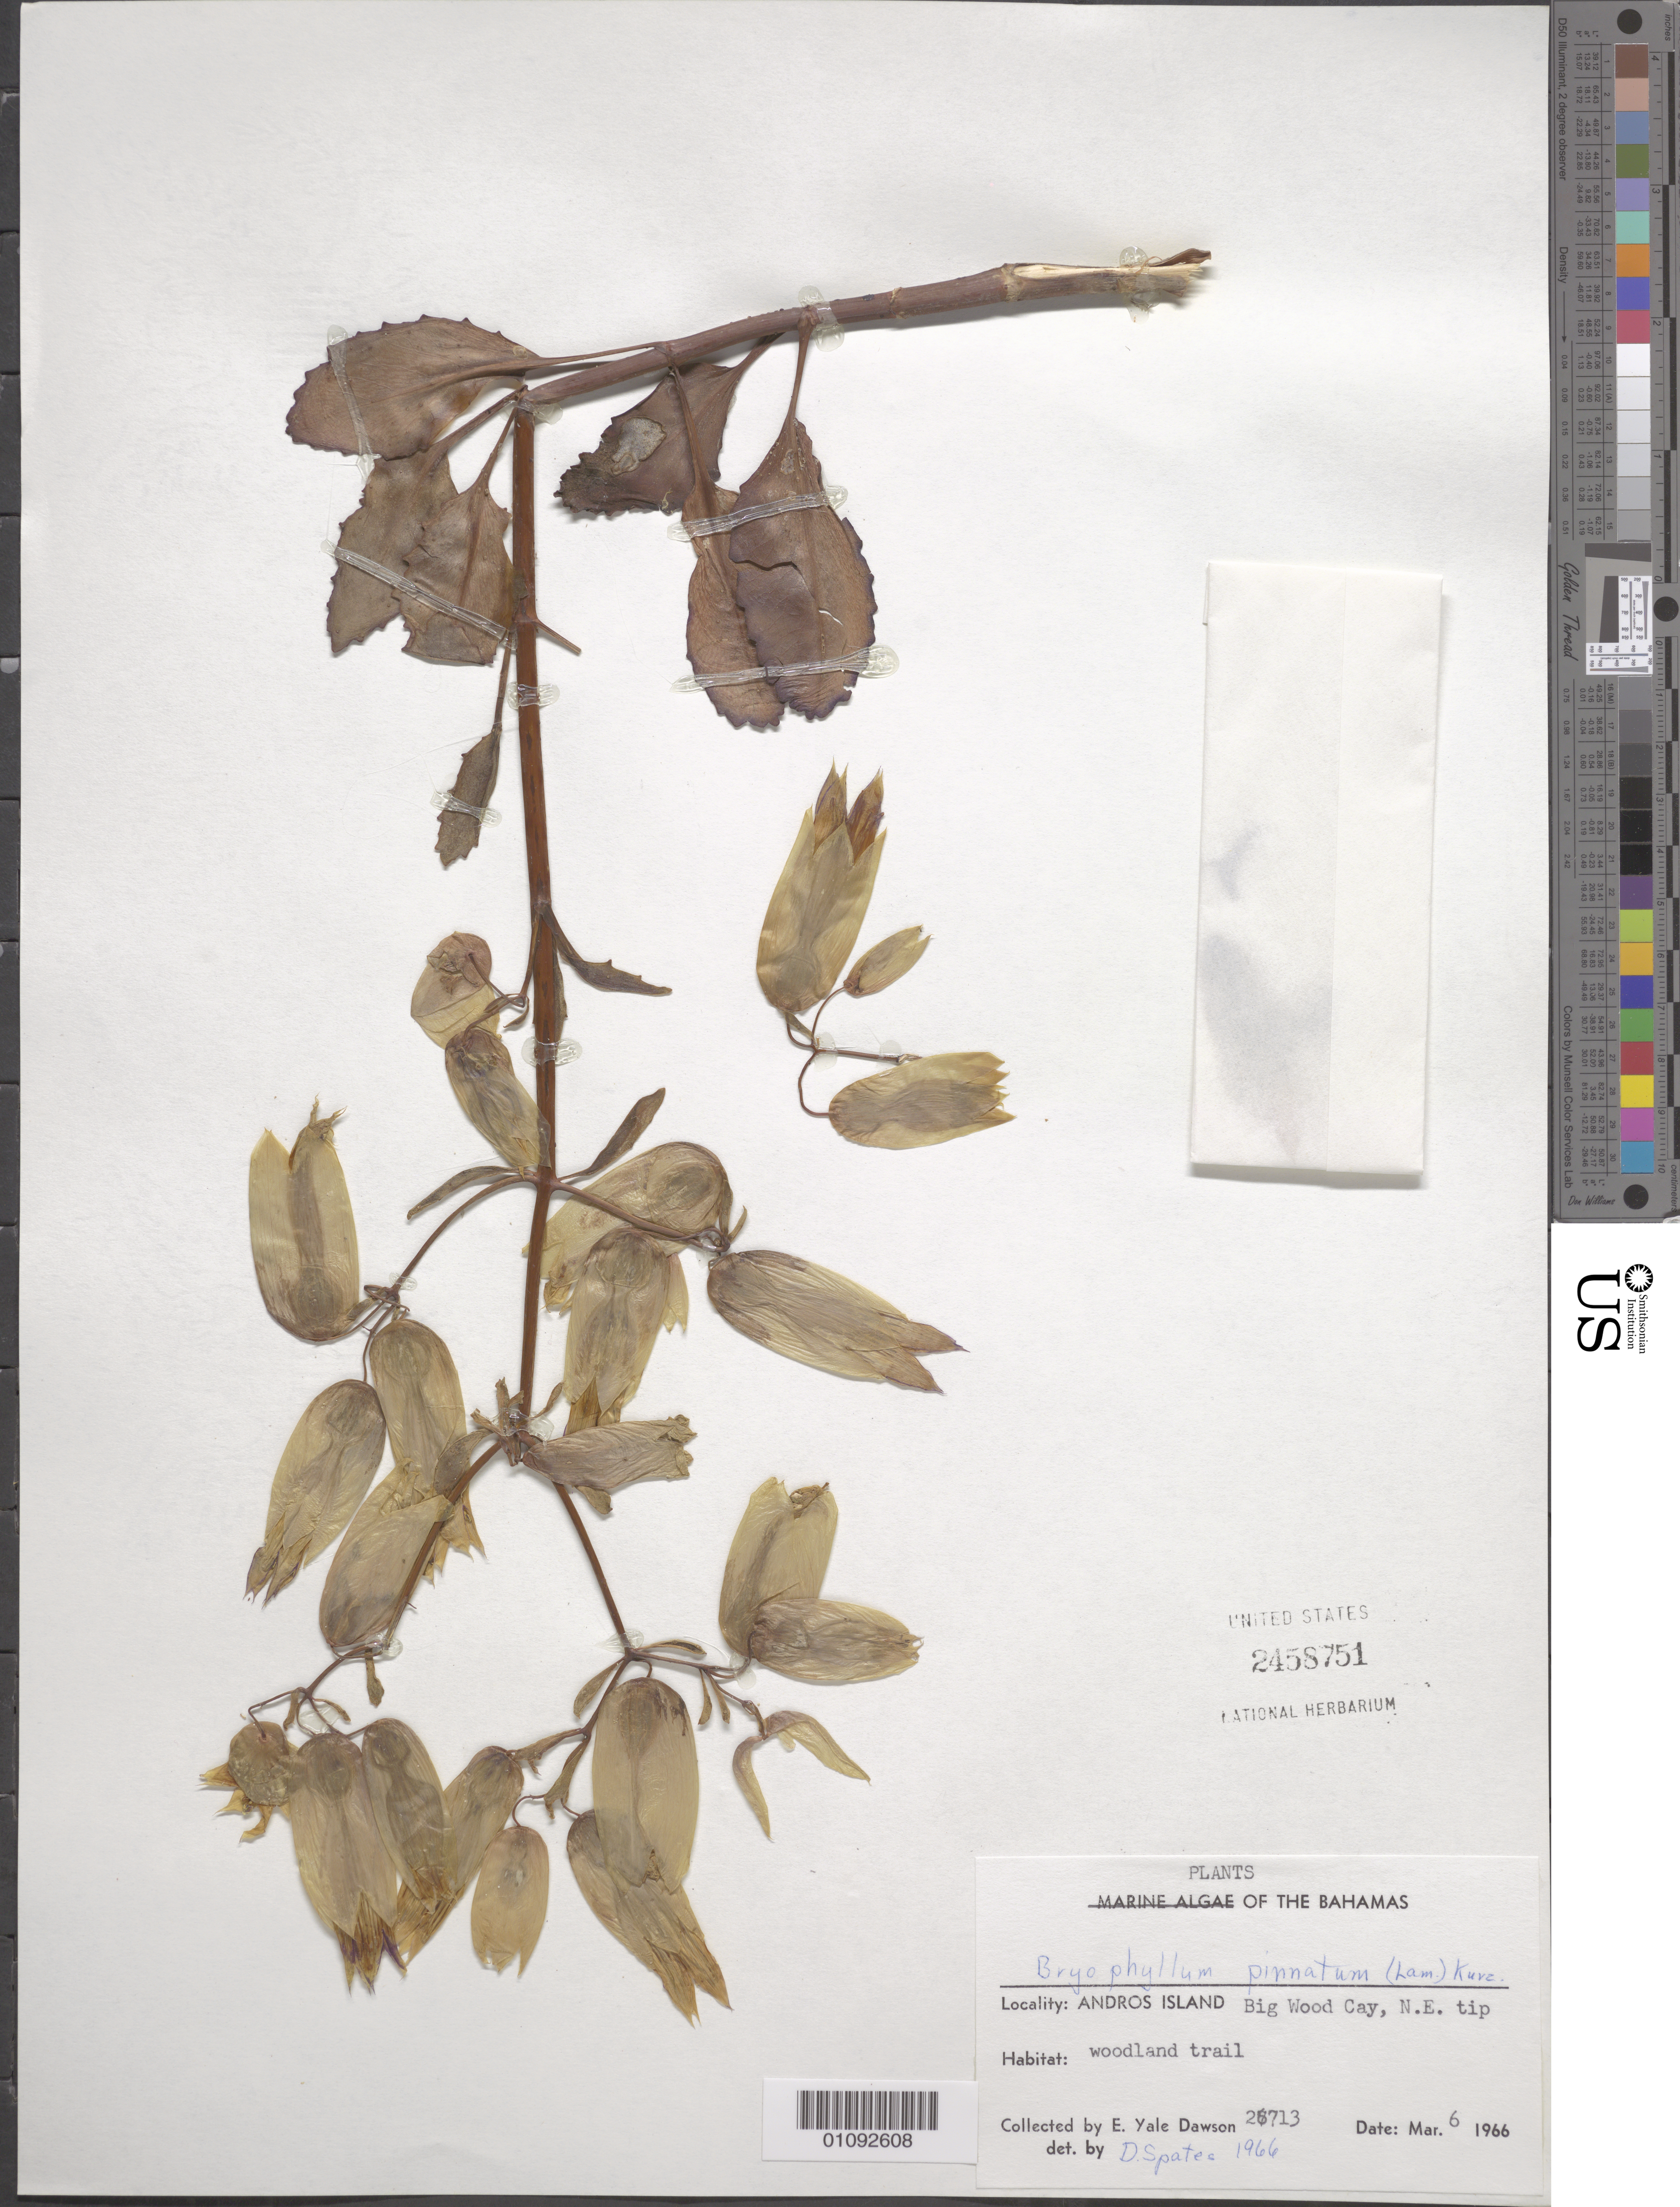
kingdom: Plantae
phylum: Tracheophyta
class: Magnoliopsida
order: Saxifragales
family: Crassulaceae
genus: Kalanchoe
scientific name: Kalanchoe pinnata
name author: (Lam.) Pers.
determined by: Strong, Mark T., (BOT), Smithsonian Institution - National Museum of Natural History (UNITED STATES)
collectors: E. Y. Dawson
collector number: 26713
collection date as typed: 06 Mar 1966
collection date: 1966-03-06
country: Bahamas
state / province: North Andros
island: Andros I.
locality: Big Wood Cay, NE tip.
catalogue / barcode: US 2458751